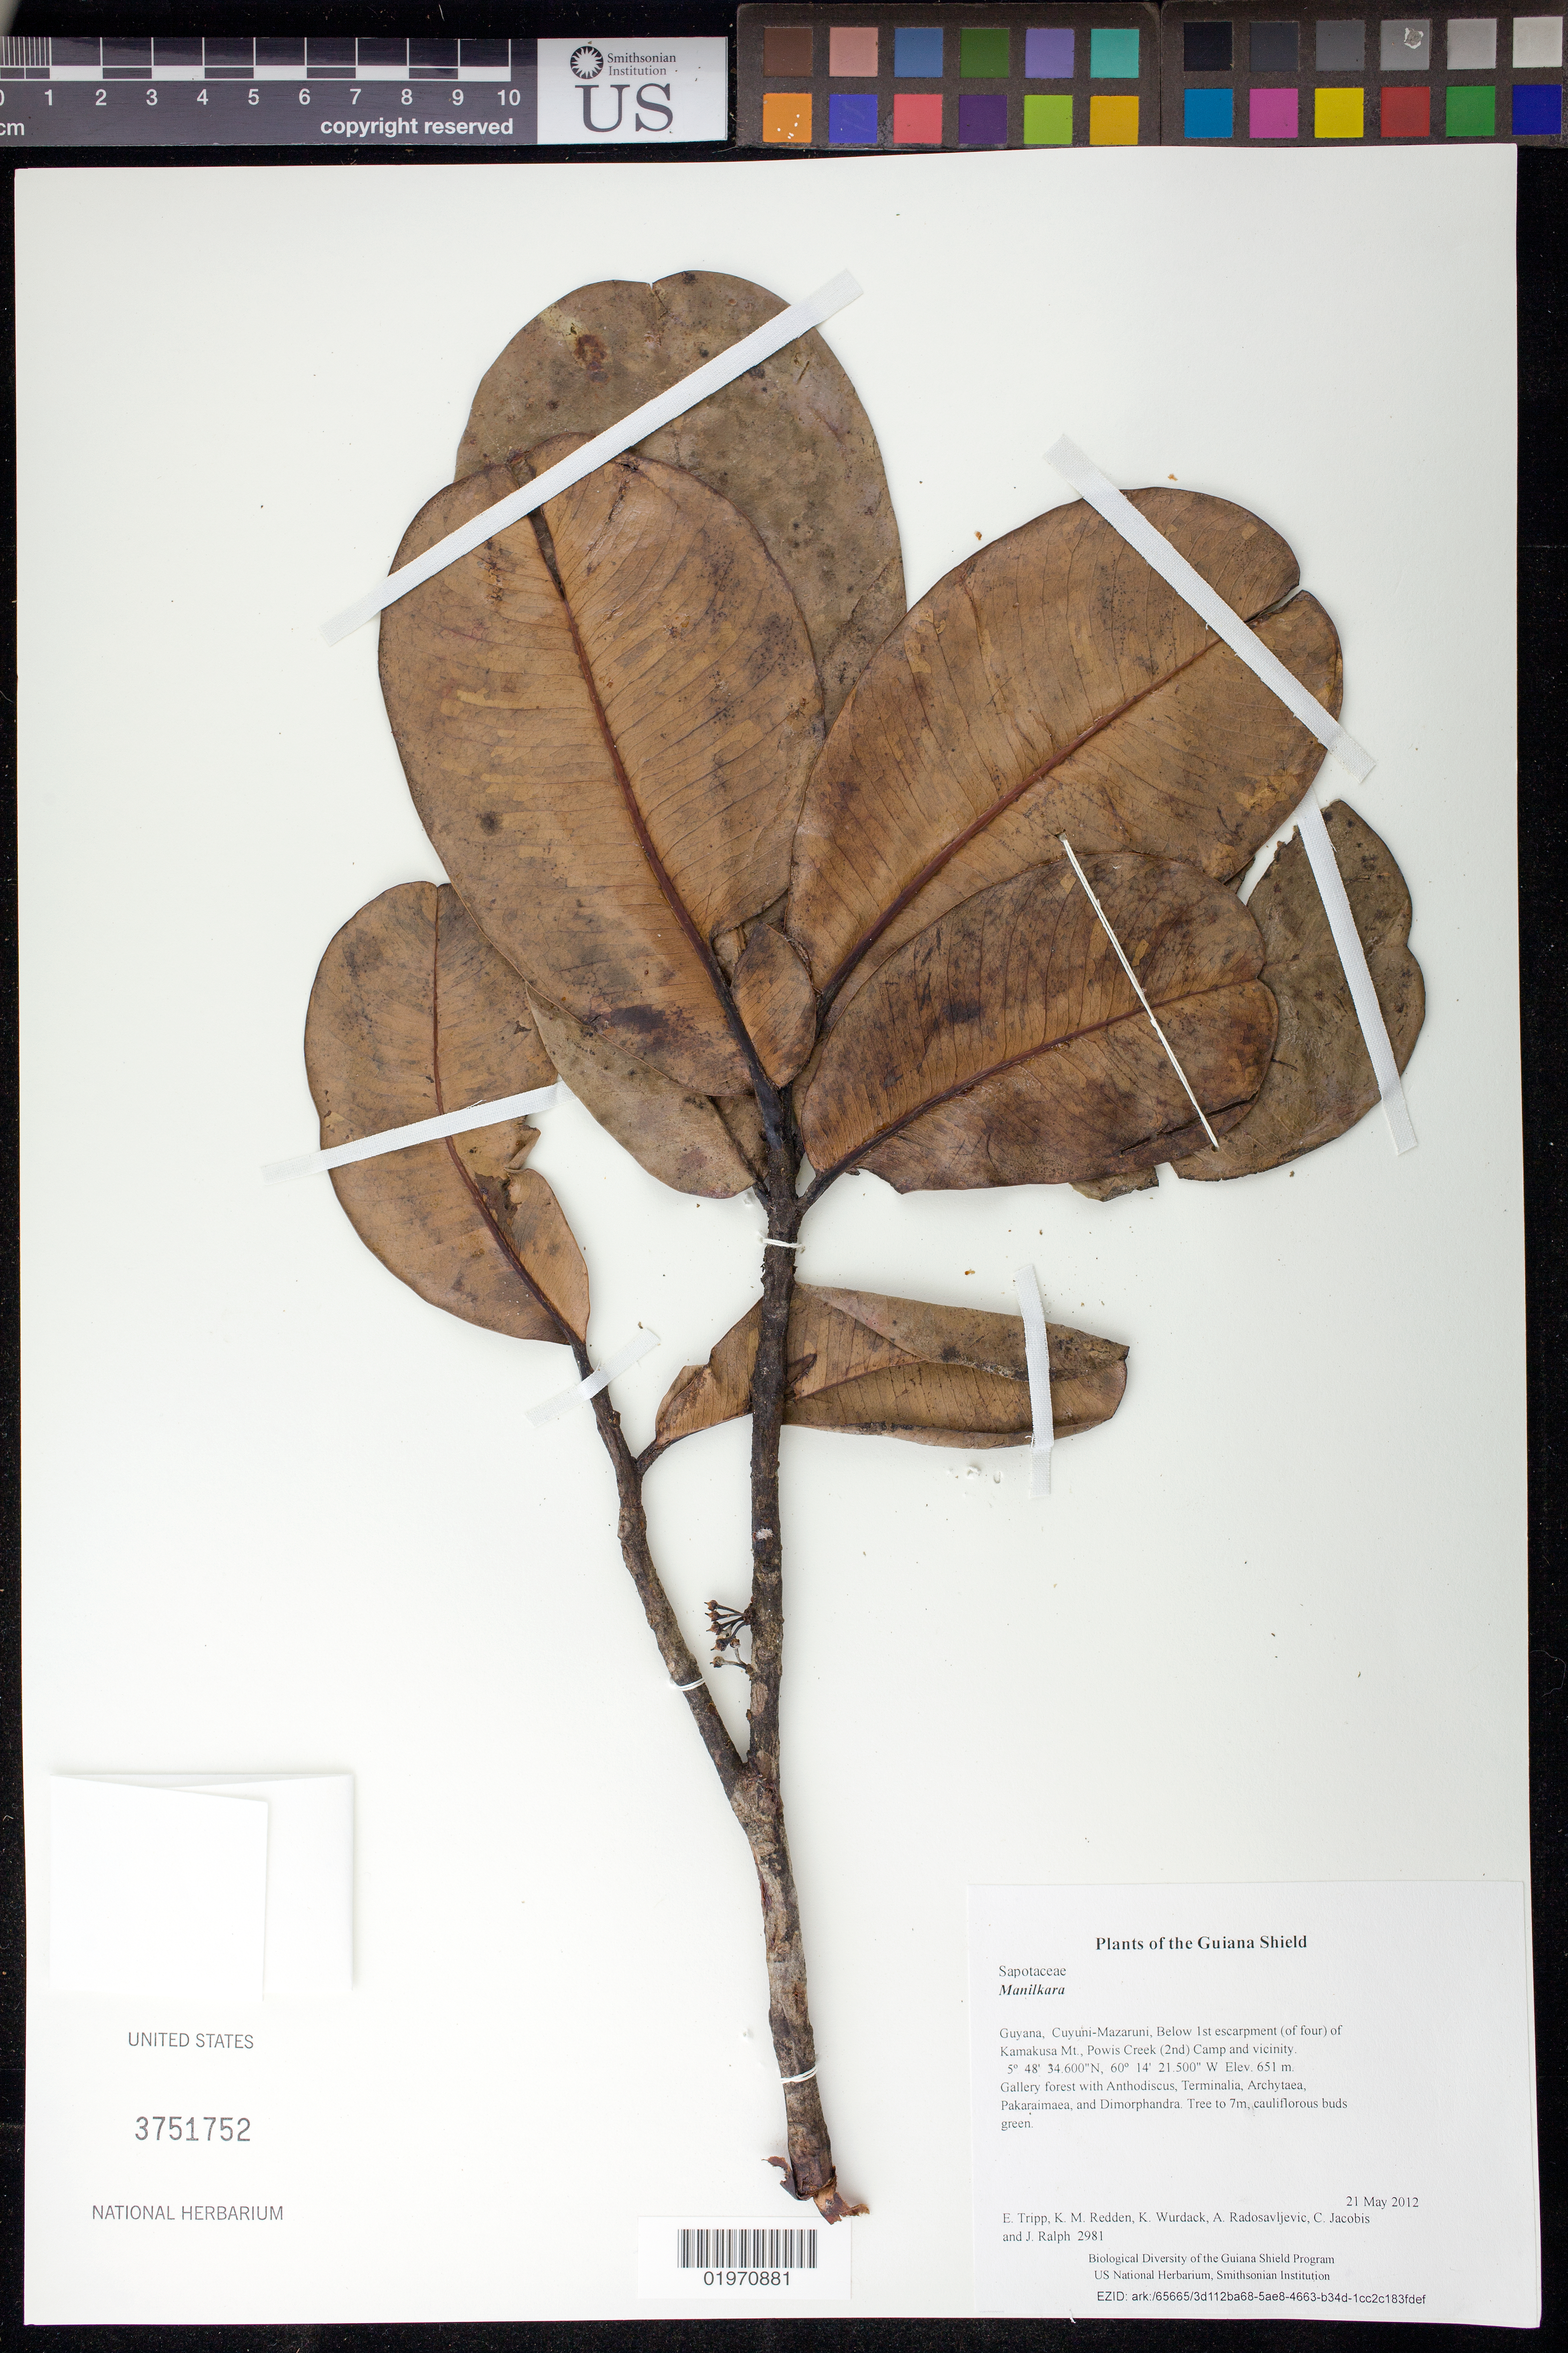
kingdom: Plantae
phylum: Tracheophyta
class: Magnoliopsida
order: Ericales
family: Sapotaceae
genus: Manilkara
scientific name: Manilkara sp.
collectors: E. Tripp, K. M. Redden, K. Wurdack, A. Radosavljevic, C. Jacobis & J. Ralph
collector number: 2981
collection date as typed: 21 May 2012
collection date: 2012-05-21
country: Guyana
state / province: Cuyuni-Mazaruni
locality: Below 1st escarpment (of four) of Kamakusa Mt., Powis Creek (2nd) Camp and vicinity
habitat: Gallery forest with Anthodiscus, Terminalia, Archytaea, Pakaraimaea, and Dimorphandra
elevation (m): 651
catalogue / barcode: US 3751752